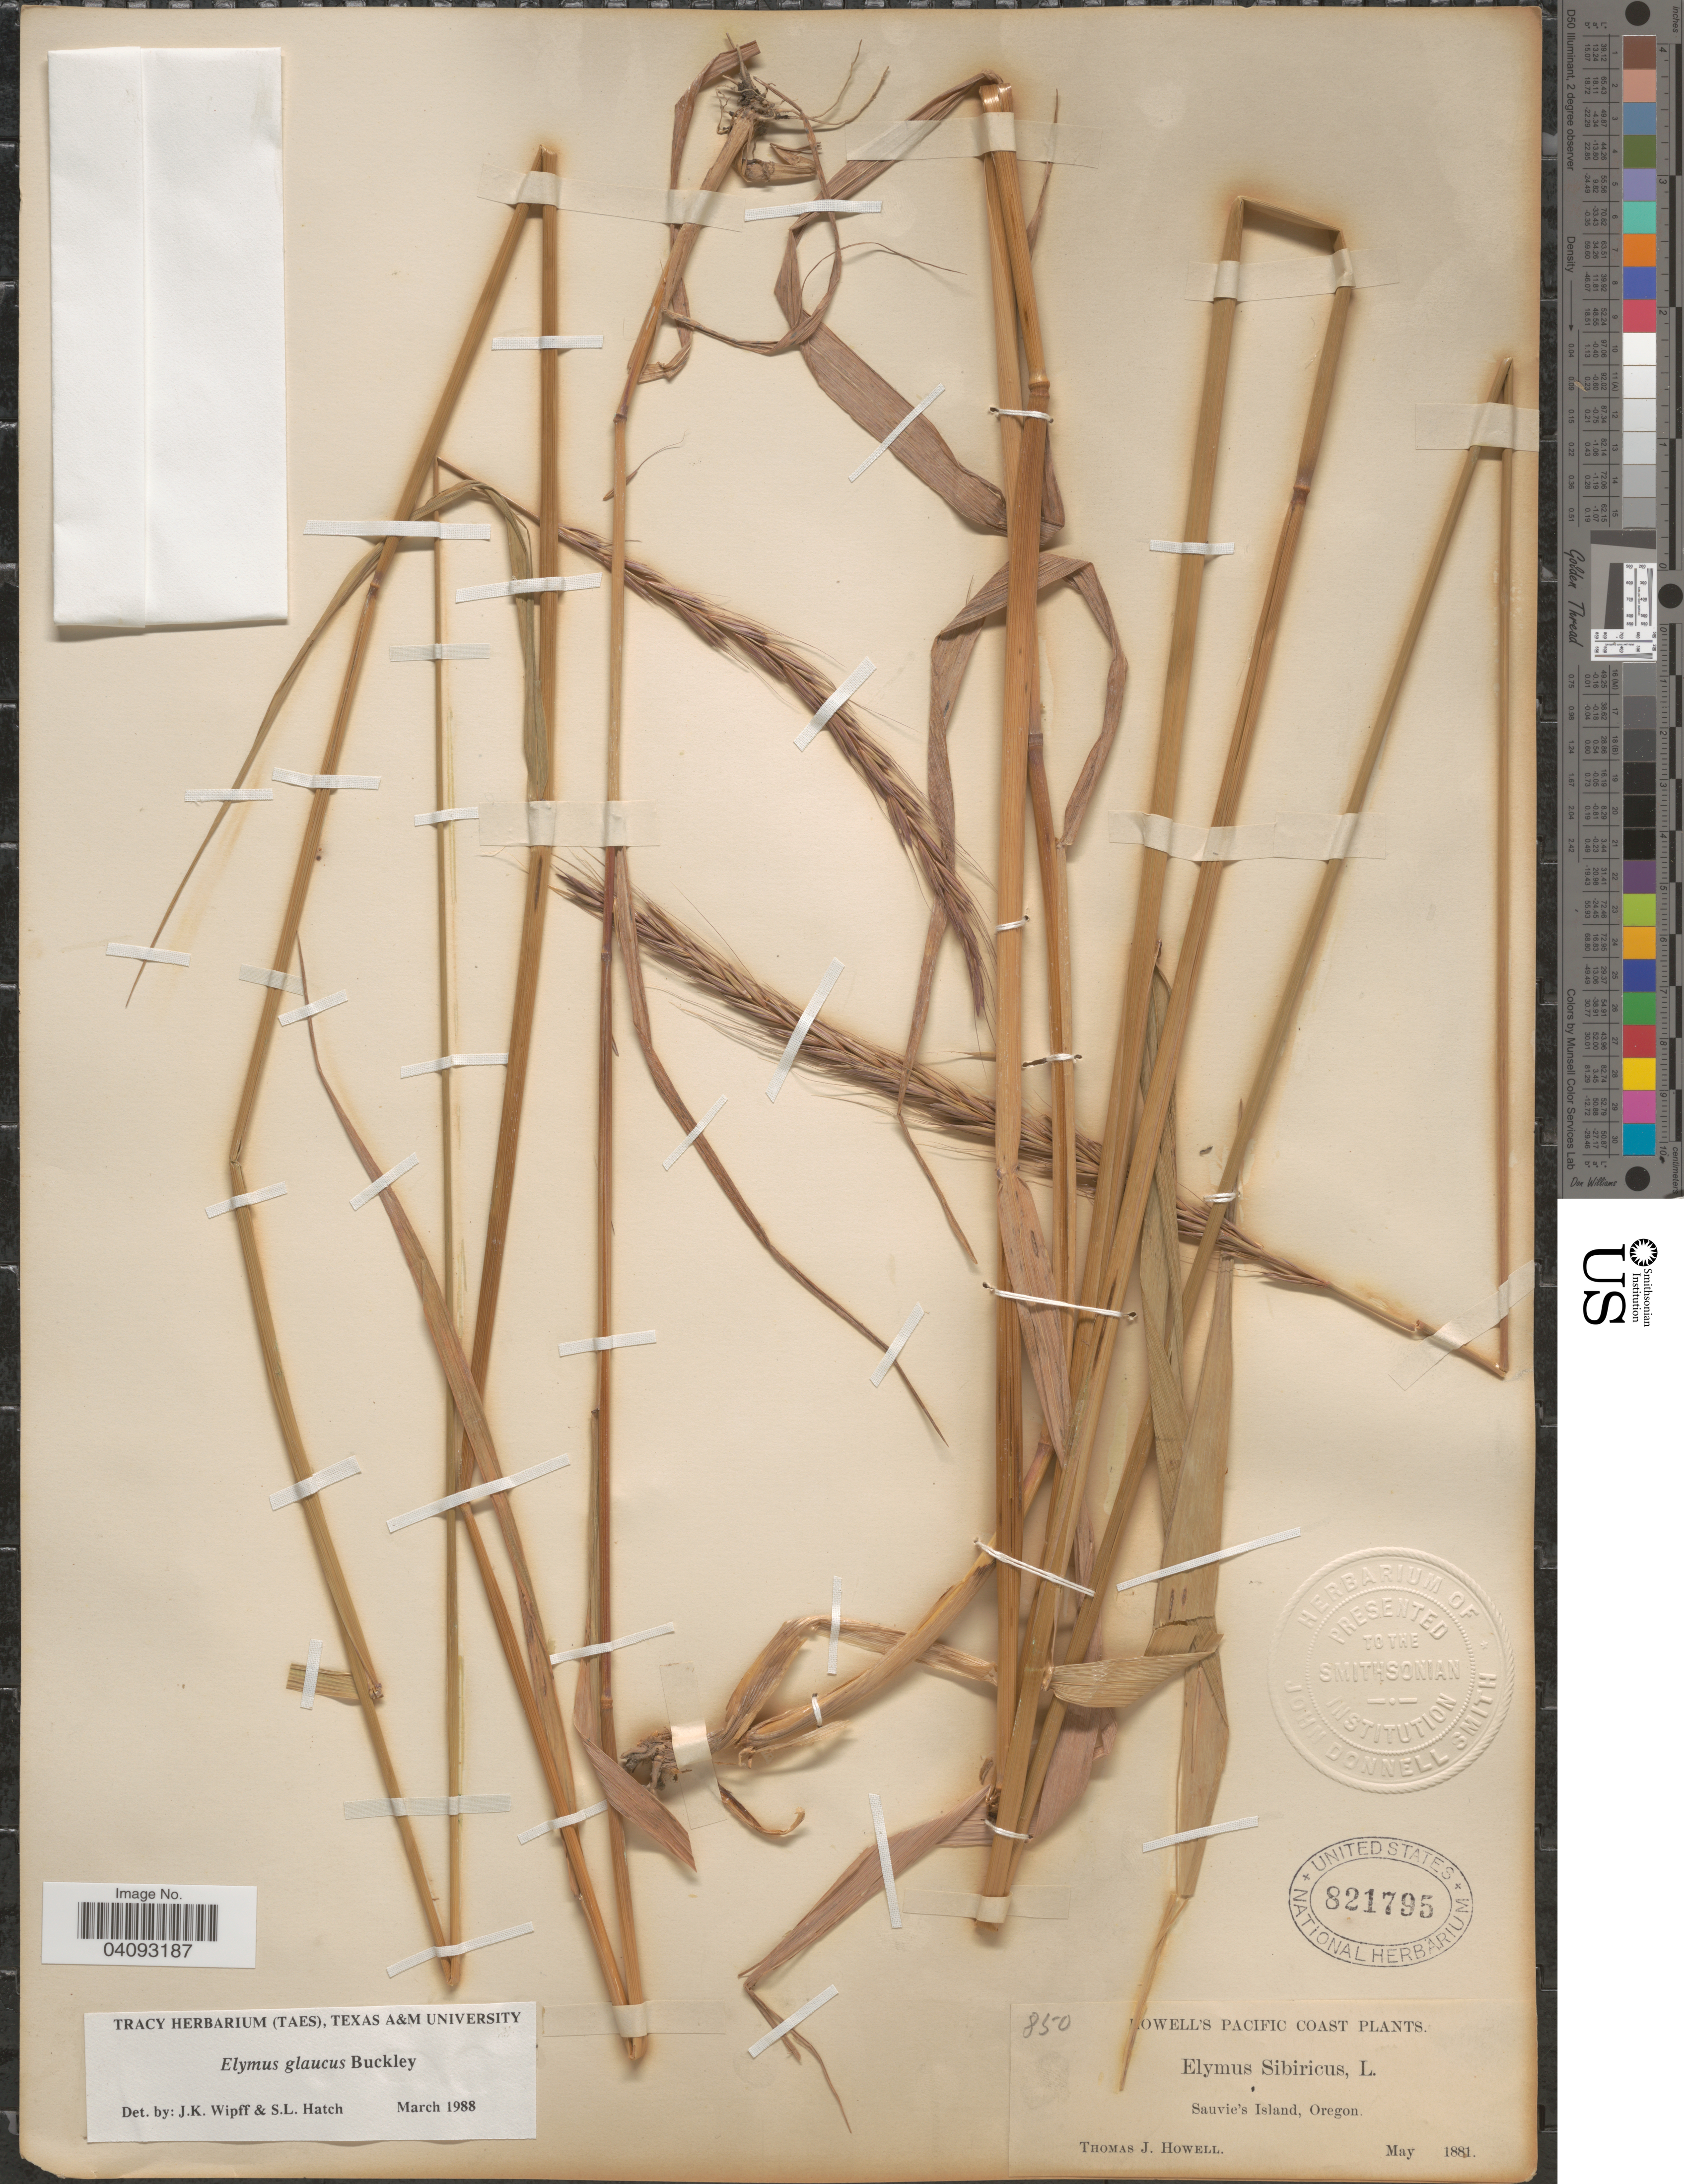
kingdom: Plantae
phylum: Tracheophyta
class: Liliopsida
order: Poales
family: Poaceae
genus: Elymus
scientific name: Elymus glaucus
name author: Buckley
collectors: T. J. Howell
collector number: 850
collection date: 1881-05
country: United States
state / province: Oregon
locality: Pacific Coast. Sauvie's Island.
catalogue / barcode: US 821795